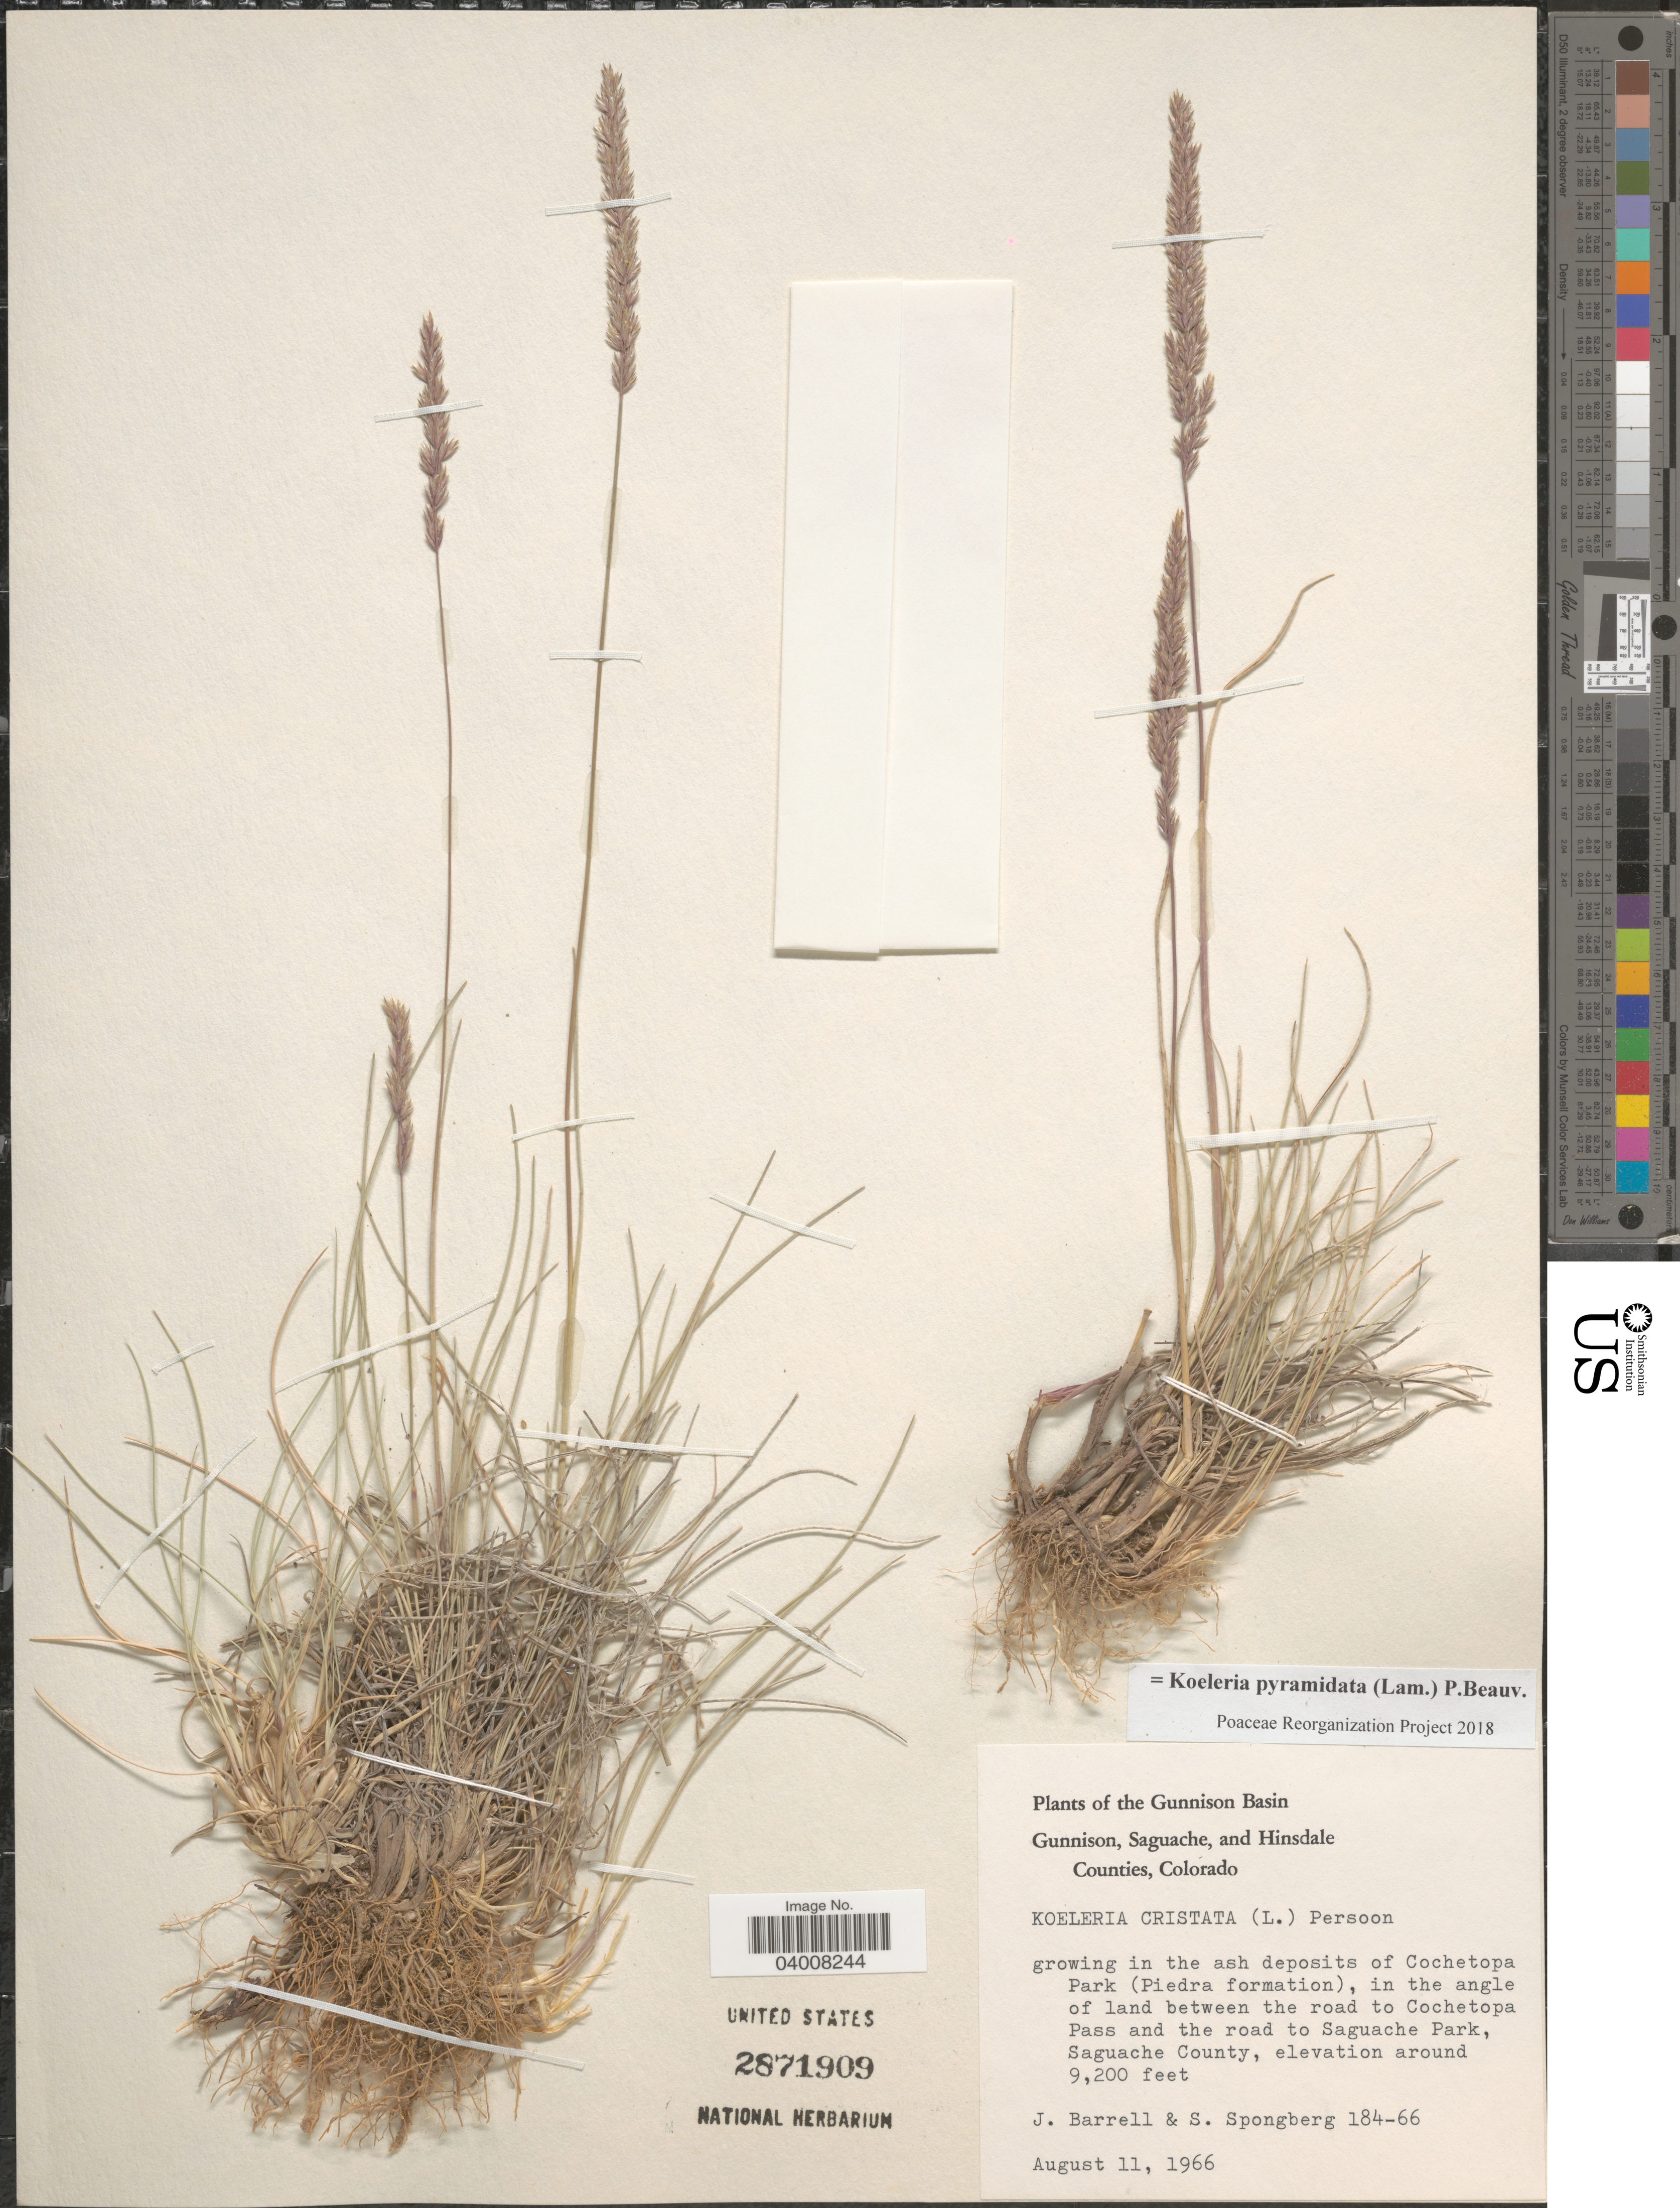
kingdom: Plantae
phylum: Tracheophyta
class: Liliopsida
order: Poales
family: Poaceae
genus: Koeleria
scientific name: Koeleria pyramidata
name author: (Lam.) P. Beauv.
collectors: J. Barrell & S. A.Spongberg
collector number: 184-66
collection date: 1966-08-11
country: United States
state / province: Colorado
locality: The Gunnison Basin. In the ash deposits of Cochetopa Park (Piedra formation), in the angle of land between the road to Cochetopa Pass and the road to Saguache Park, Saguache County.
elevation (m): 2804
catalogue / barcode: US 2871909